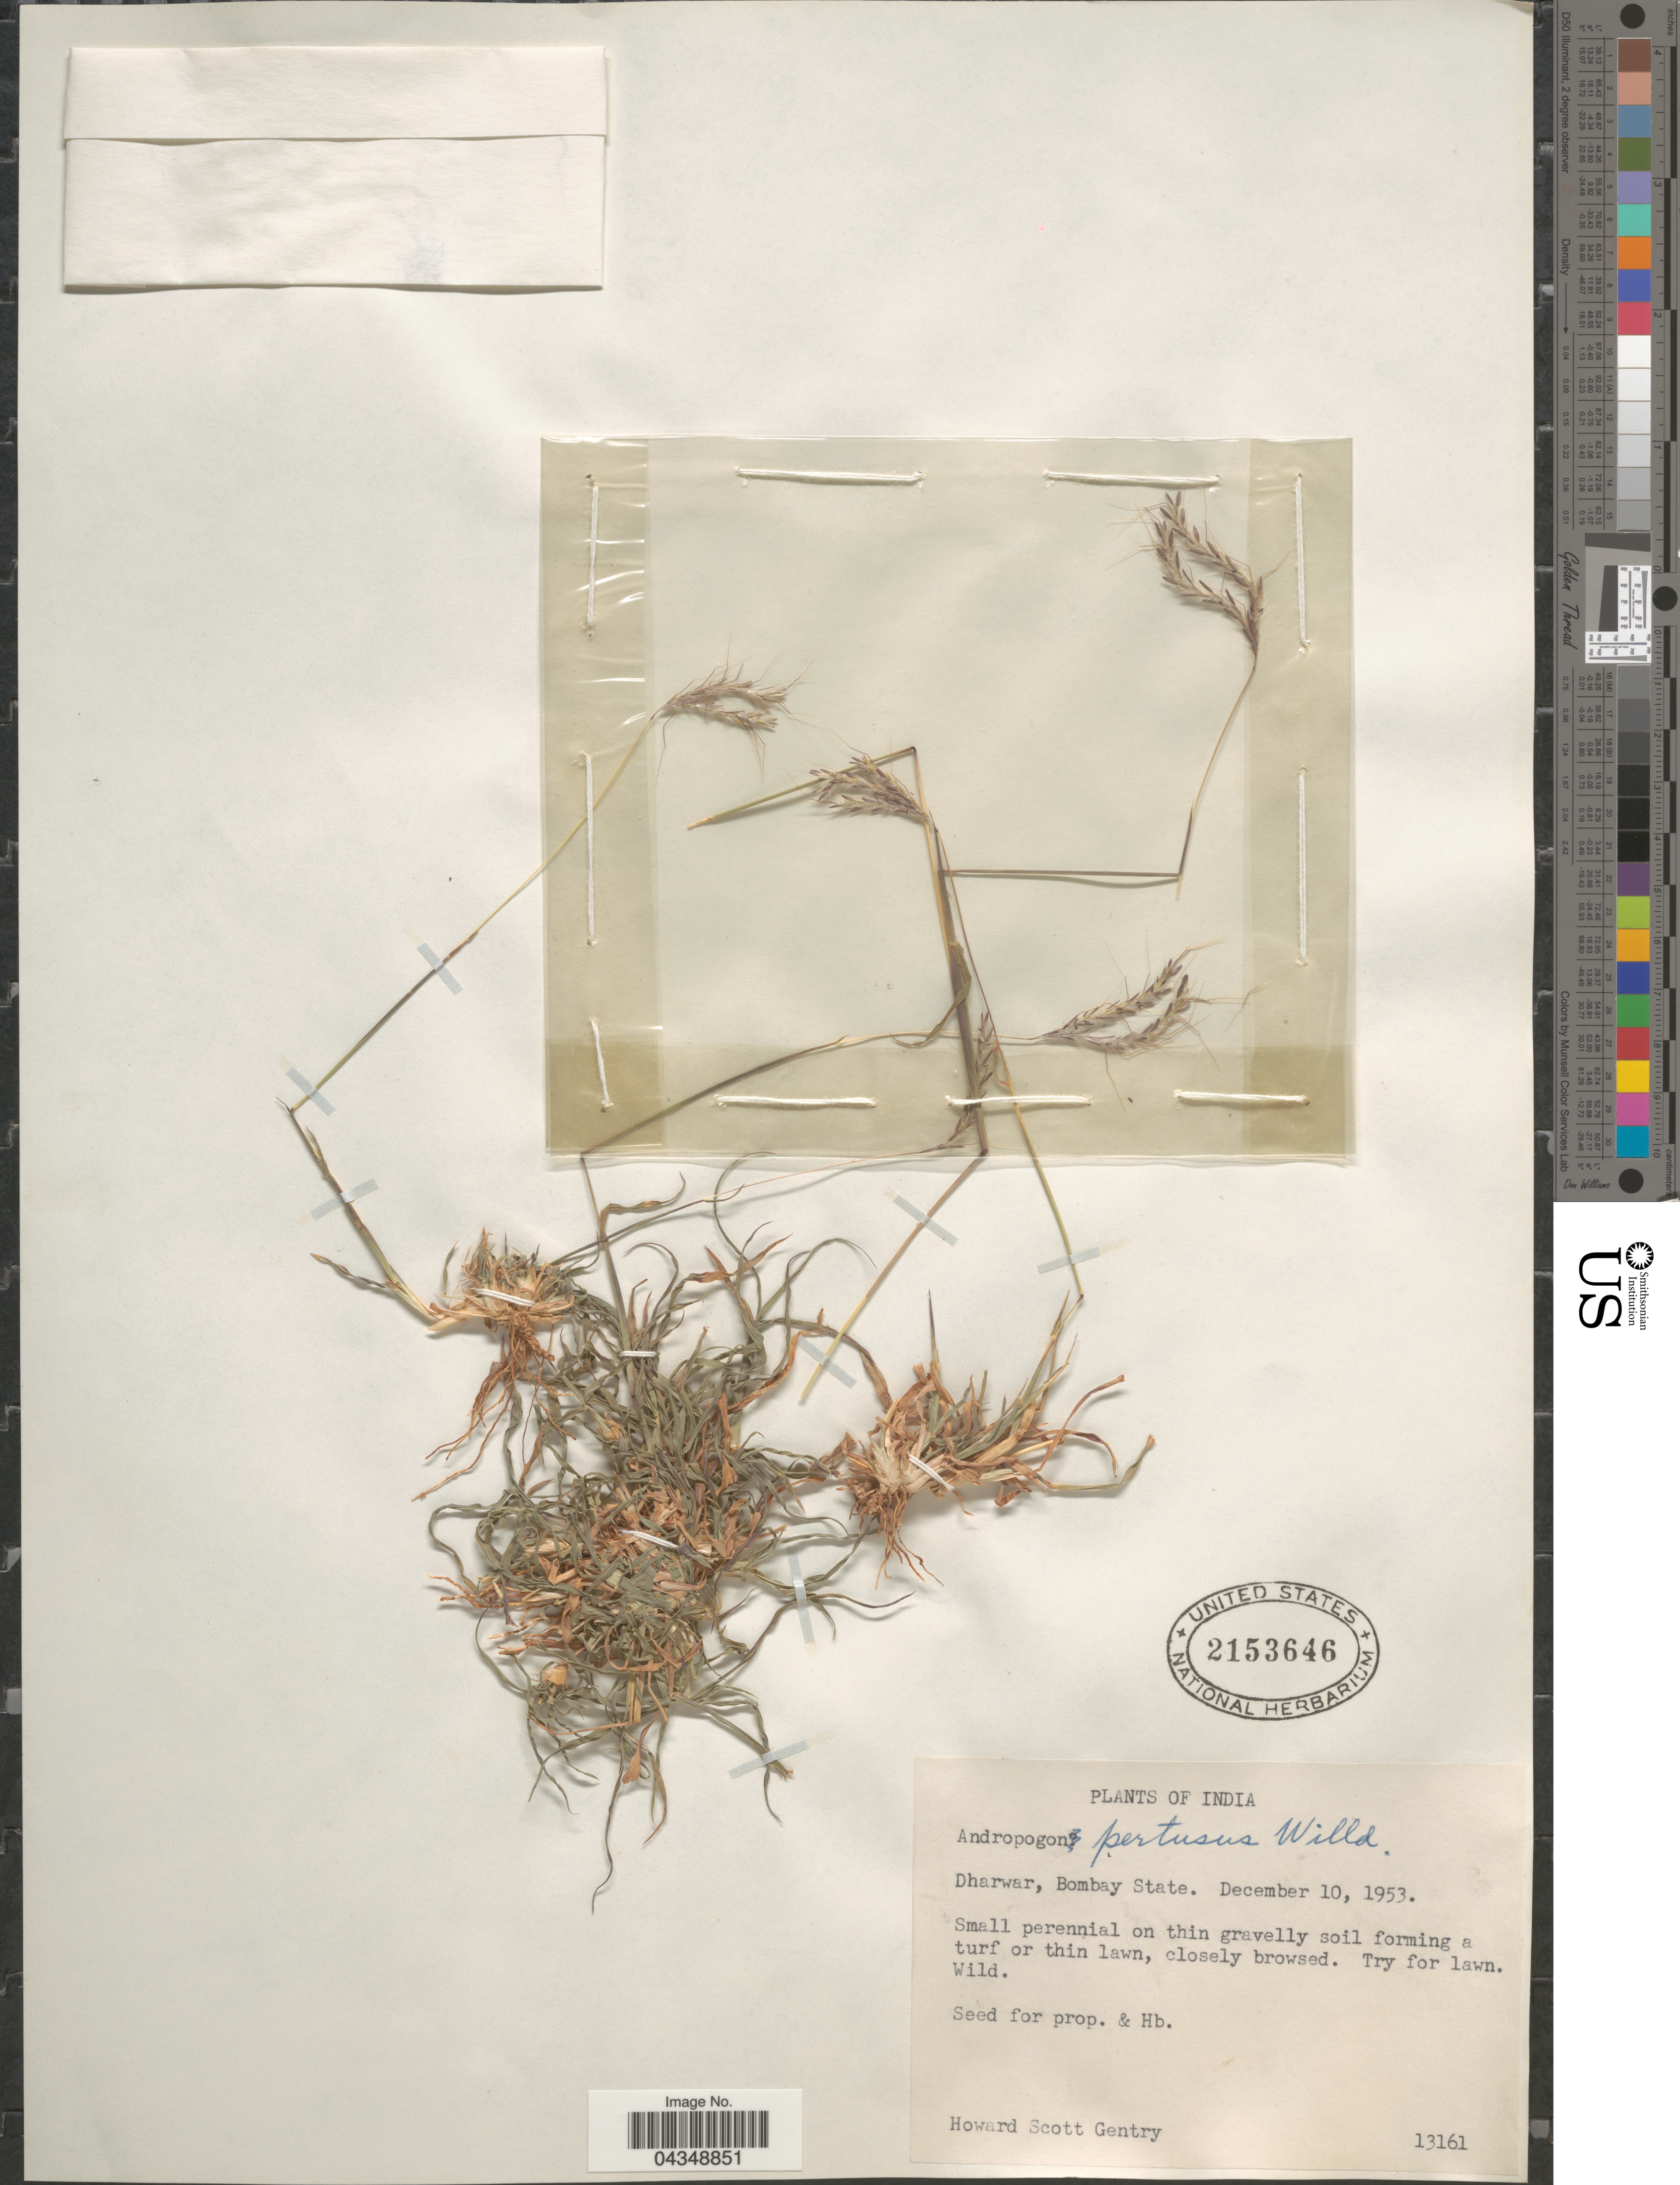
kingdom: Plantae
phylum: Tracheophyta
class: Liliopsida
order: Poales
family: Poaceae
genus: Bothriochloa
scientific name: Bothriochloa pertusa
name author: (L.) A. Camus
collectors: H. S. Gentry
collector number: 13161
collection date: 1953-12-10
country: India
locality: Dharwar, Bombay State.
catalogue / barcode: US 2153646